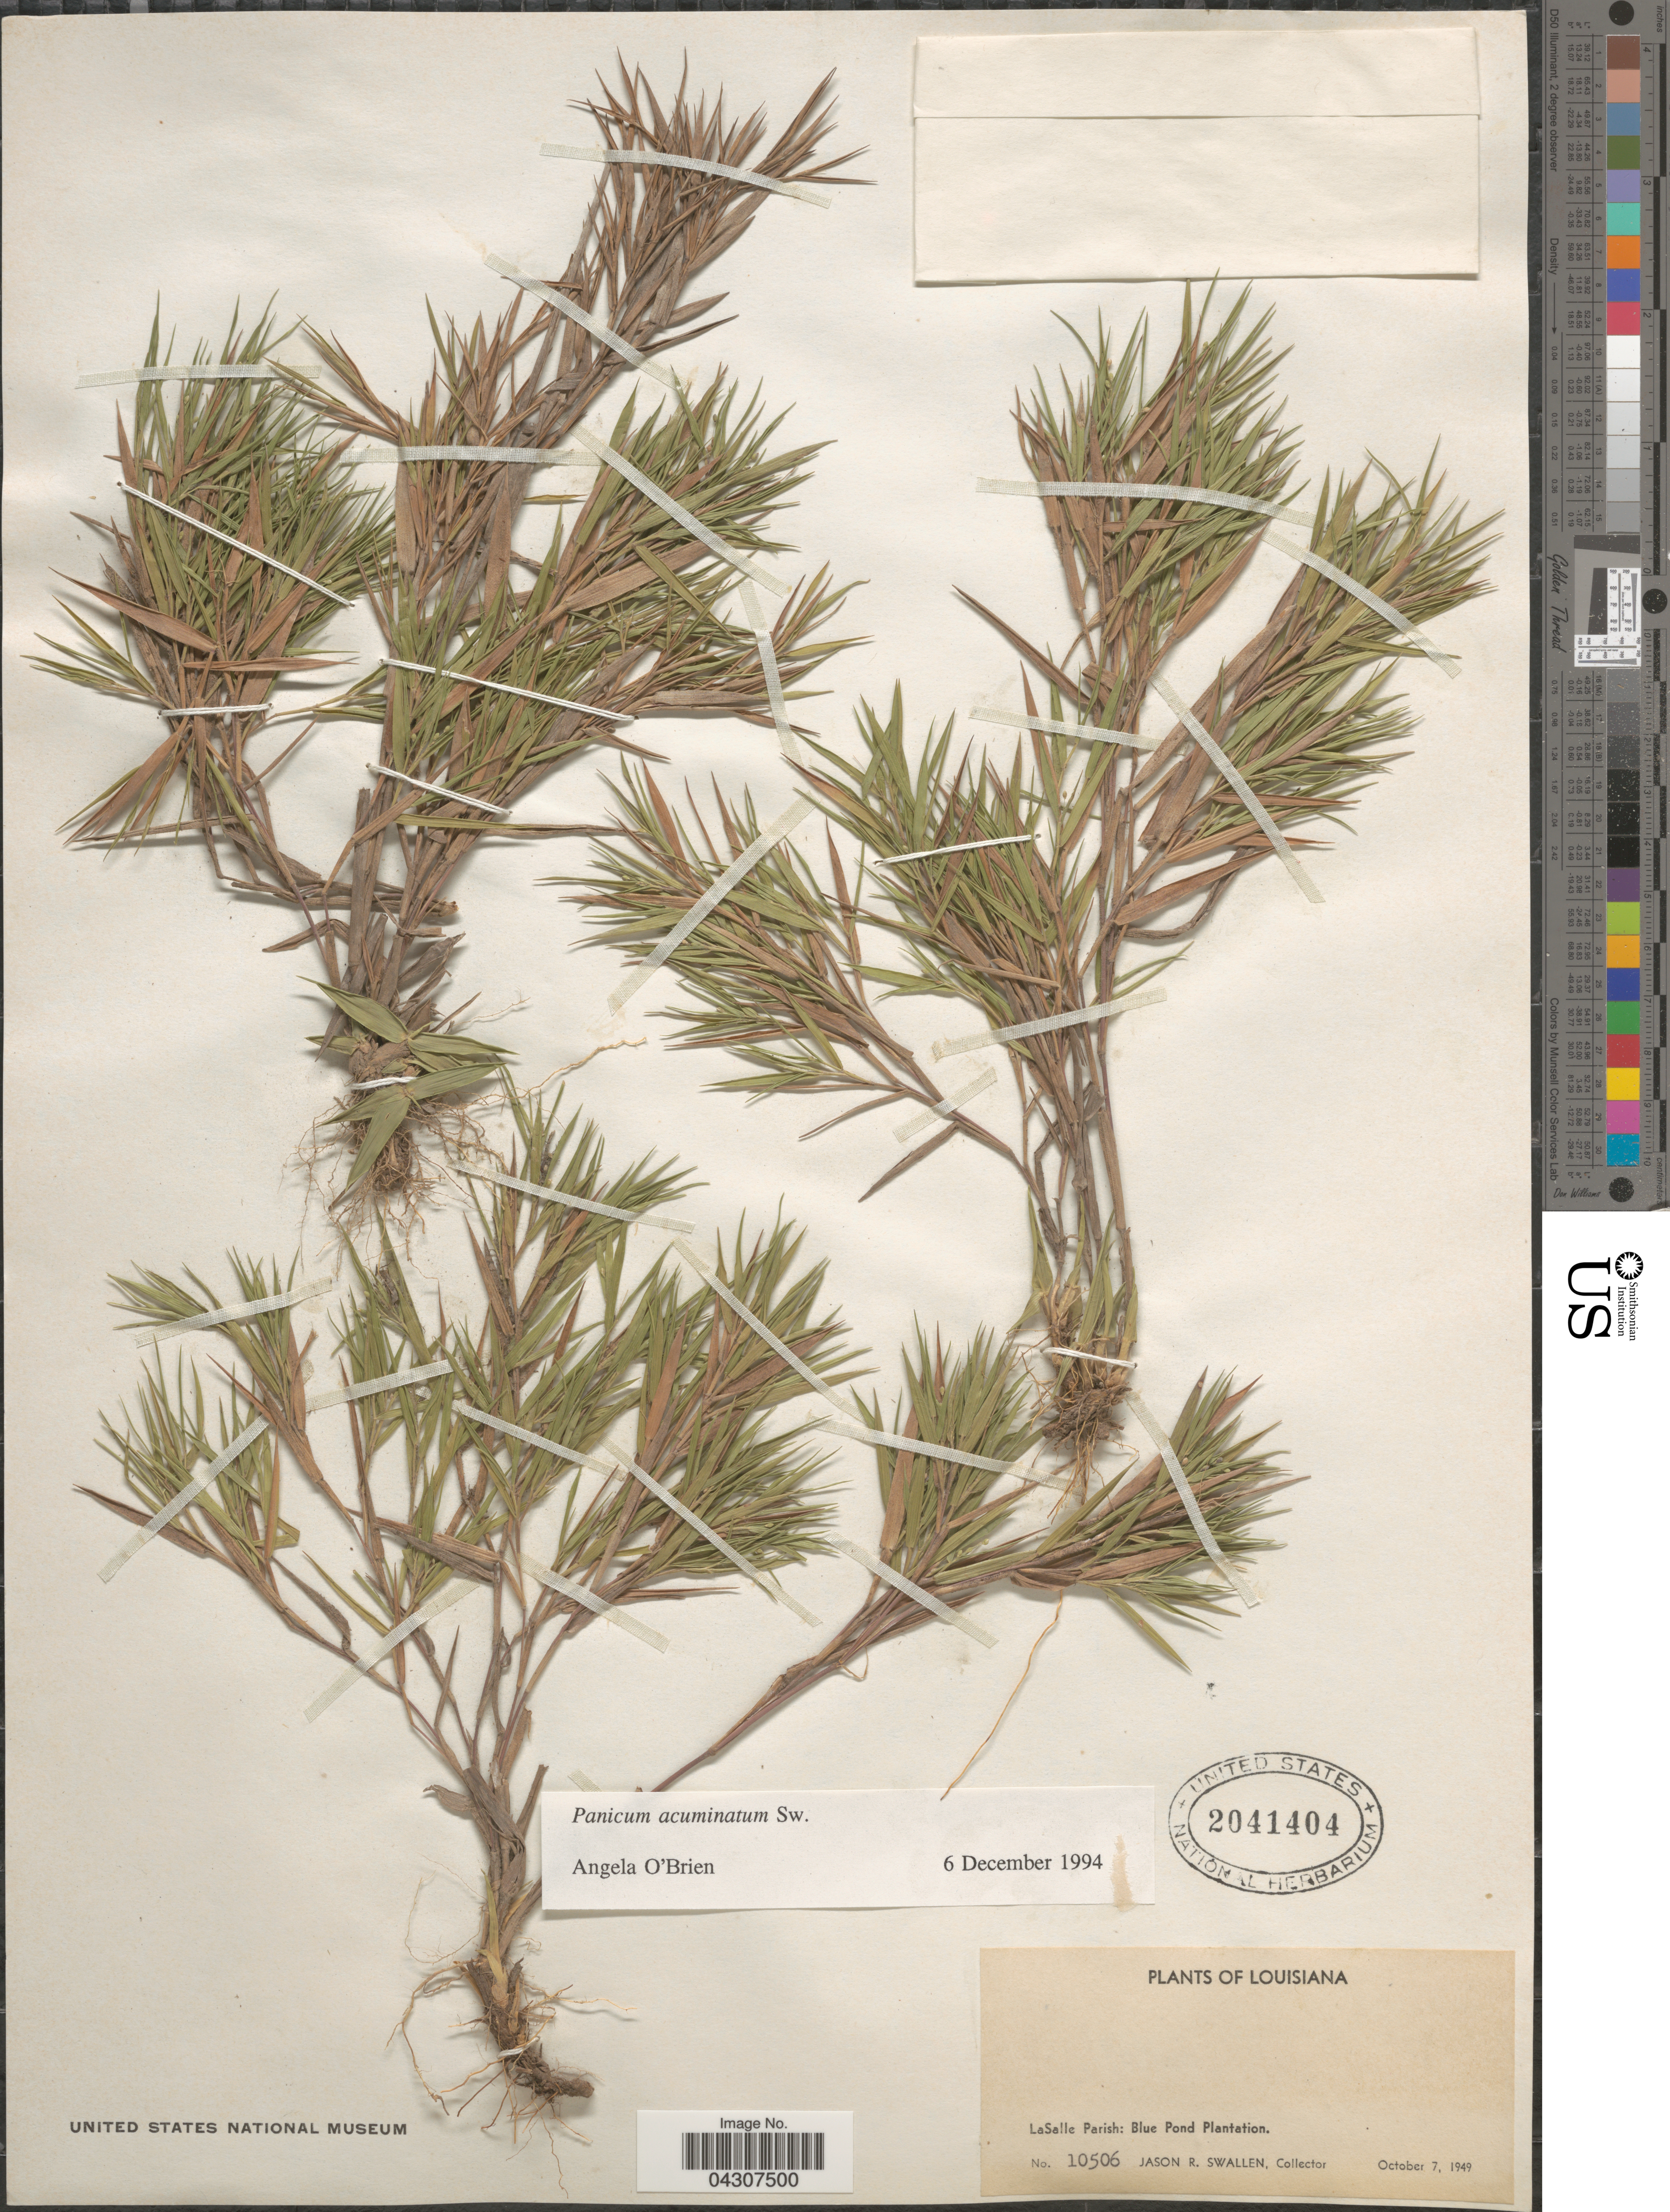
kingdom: Plantae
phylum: Tracheophyta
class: Liliopsida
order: Poales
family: Poaceae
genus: Panicum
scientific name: Panicum acuminatum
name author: Sw.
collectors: J. R. Swallen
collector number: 10506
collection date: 1949-10-07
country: United States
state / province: Louisiana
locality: LaSelle Parish: Blue Pond Plantation.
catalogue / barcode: US 2041404